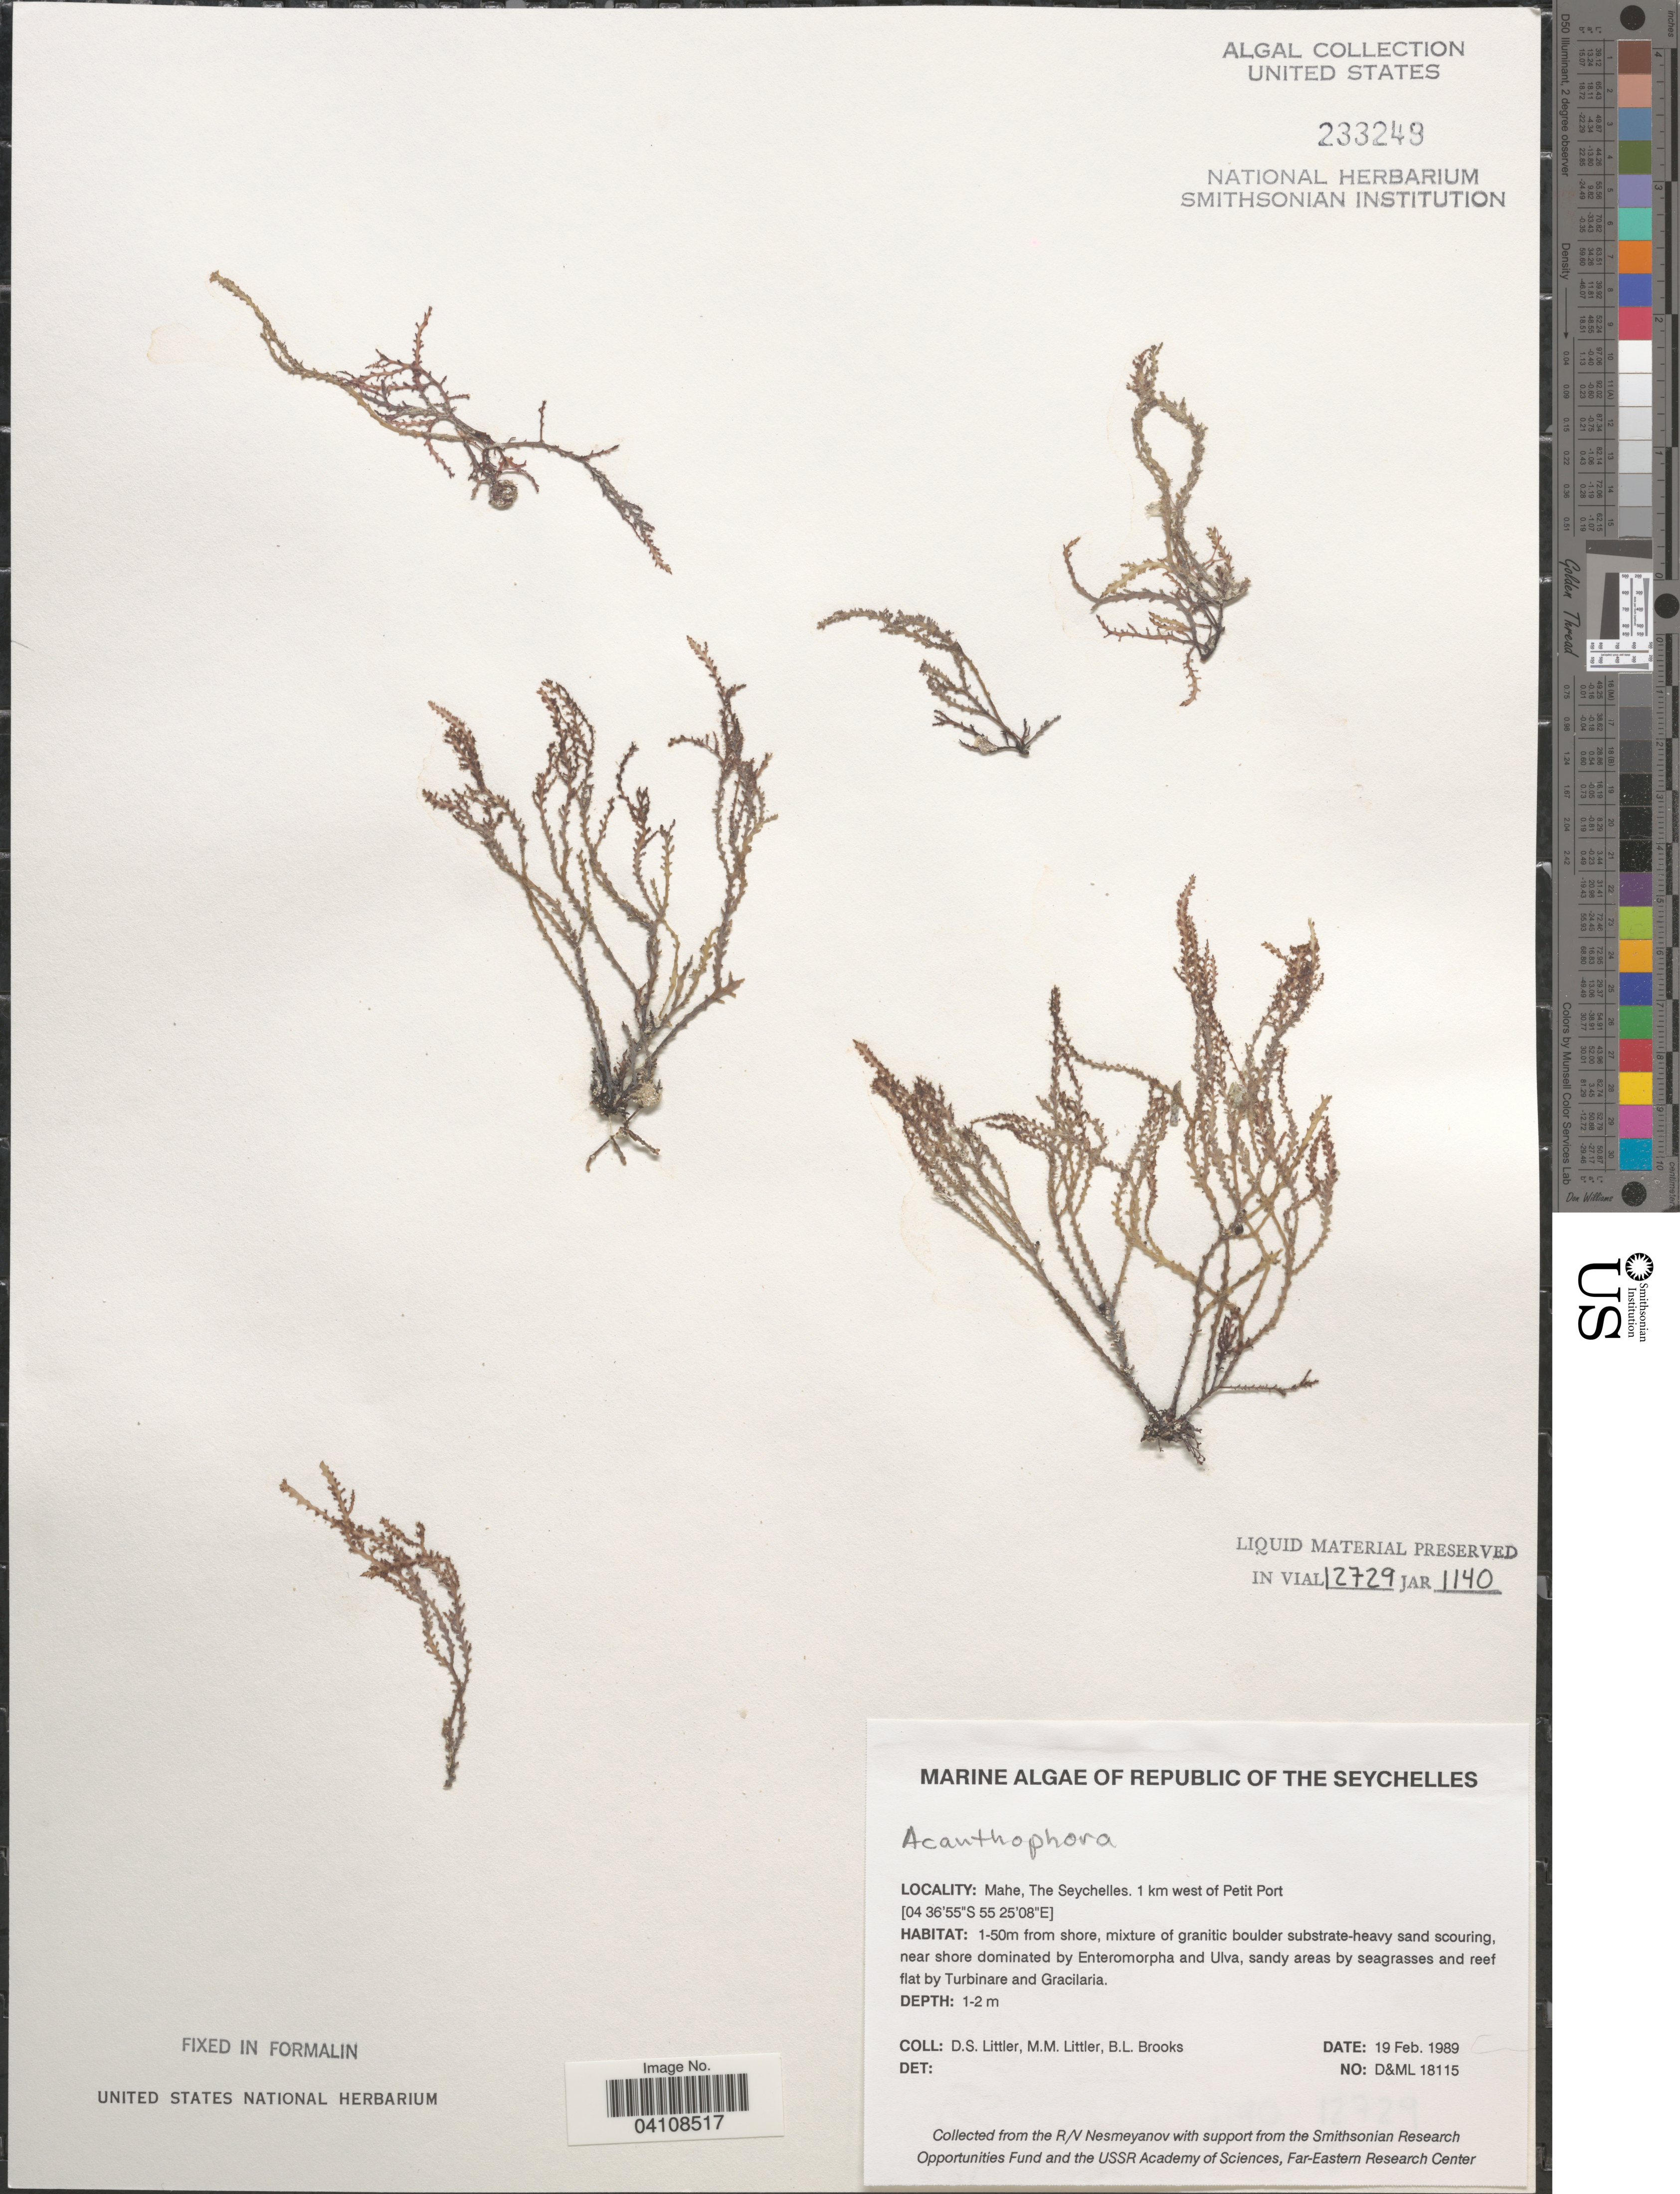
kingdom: Plantae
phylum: Rhodophyta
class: Florideophyceae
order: Ceramiales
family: Rhodomelaceae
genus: Acanthophora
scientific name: Acanthophora sp.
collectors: D. S. Littler & B. Brooks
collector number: D&ML18115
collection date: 1989-02-19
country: Seychelles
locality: Republic of The Seychelles. Mahe. 1 km west of Petit Port. 1-50m from shore.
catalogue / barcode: US 233249